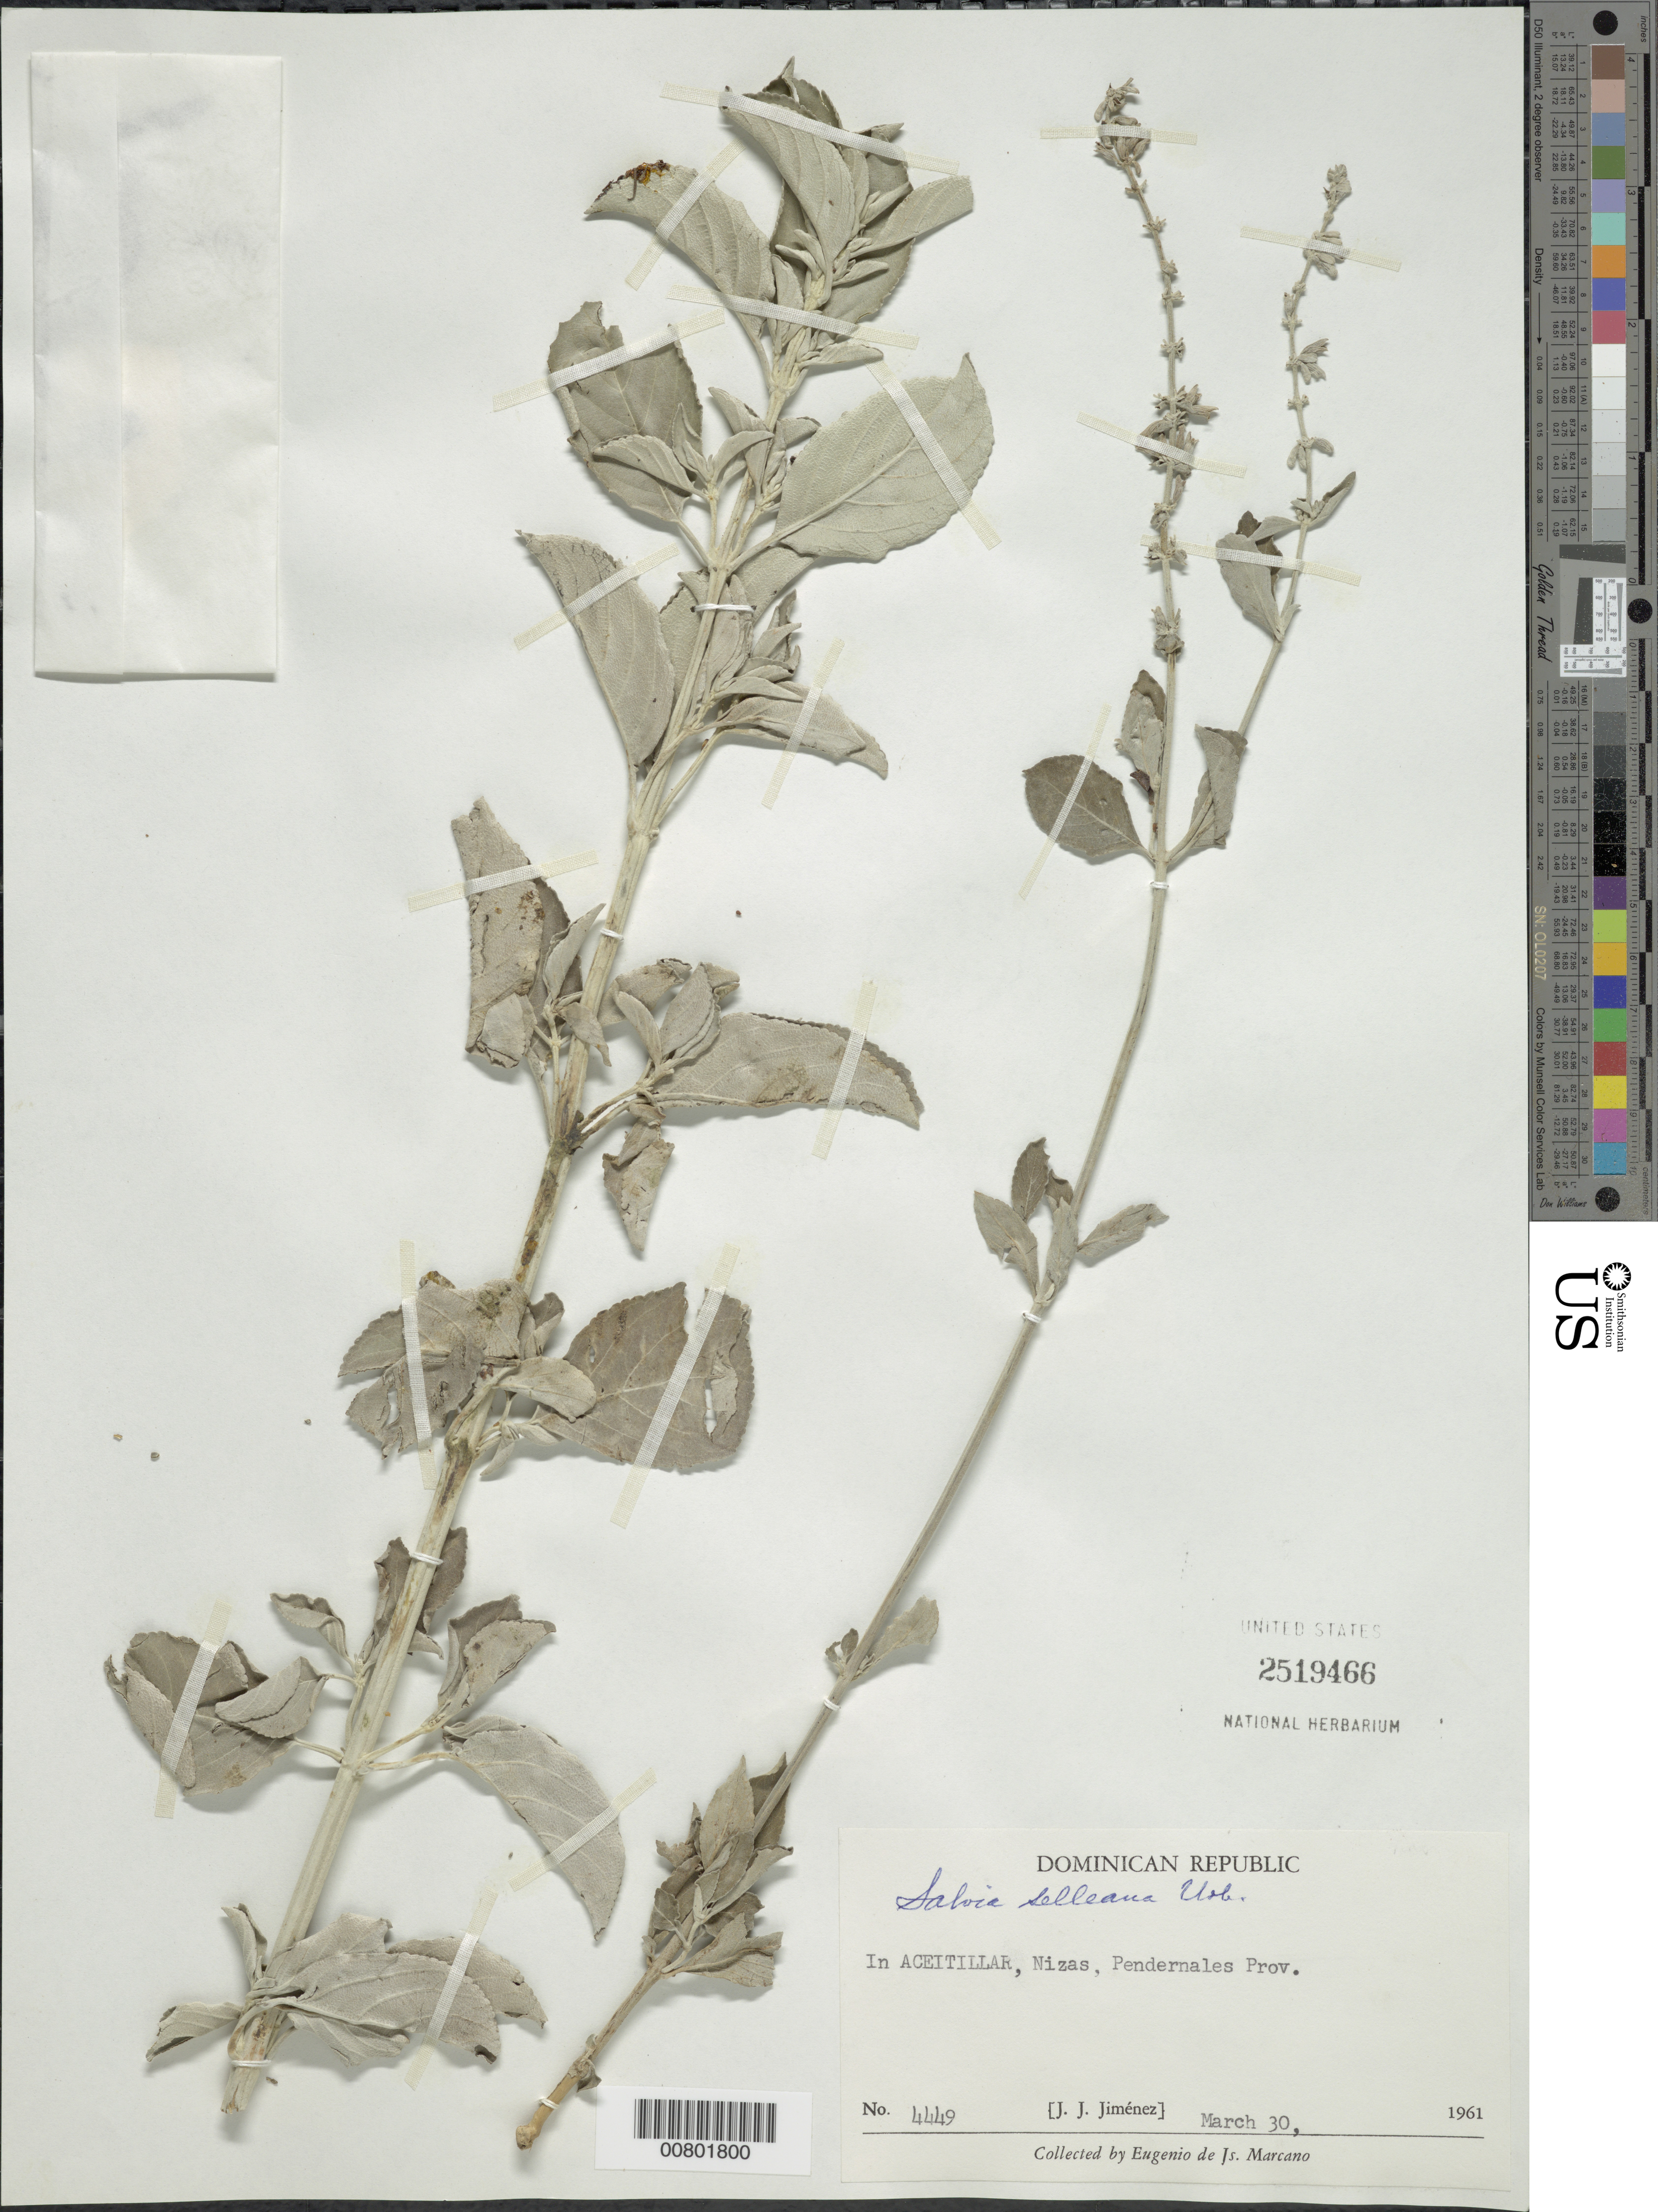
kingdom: Plantae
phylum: Tracheophyta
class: Magnoliopsida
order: Lamiales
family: Lamiaceae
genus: Salvia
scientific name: Salvia selleana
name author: Urb.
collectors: J. J. Jiménez Almonte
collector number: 4449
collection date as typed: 30 Mar 1961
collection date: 1961-03-30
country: Dominican Republic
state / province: Pedernales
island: Hispaniola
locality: Aceitillar, Nizas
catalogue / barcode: US 2519466